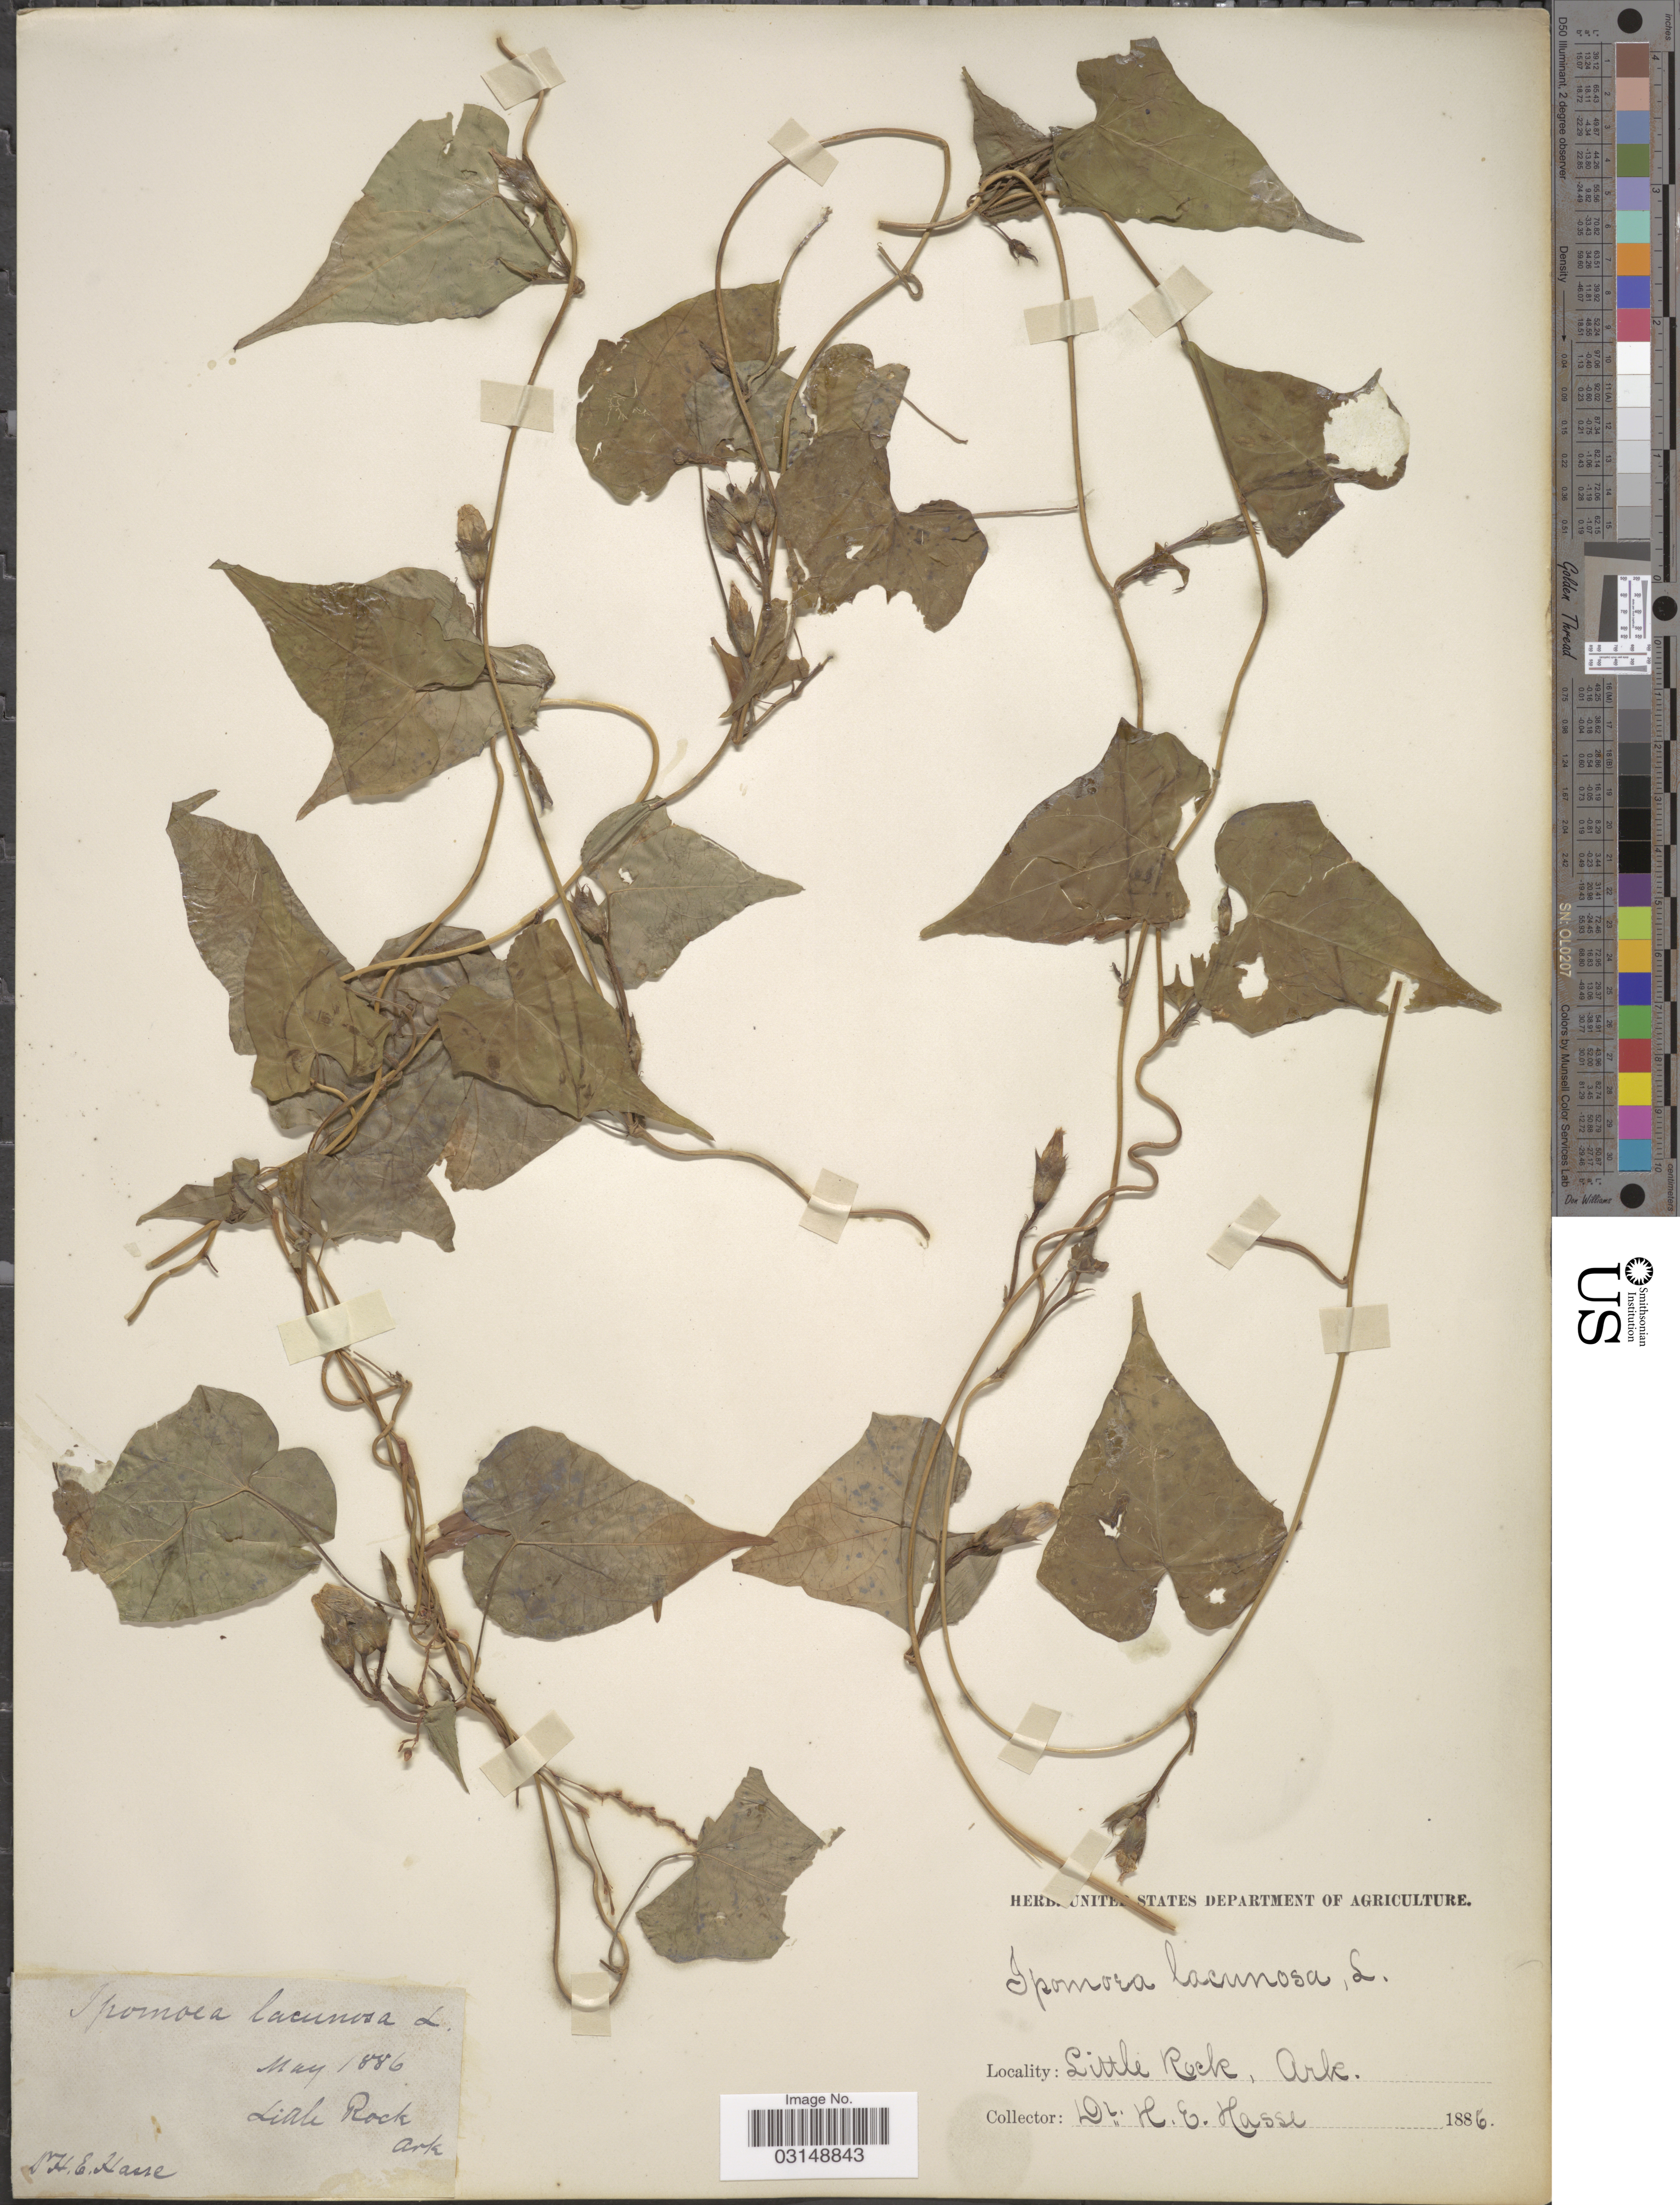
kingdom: Plantae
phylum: Tracheophyta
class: Magnoliopsida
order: Solanales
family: Convolvulaceae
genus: Ipomoea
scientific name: Ipomoea lacunosa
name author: L.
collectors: H. E. Hasse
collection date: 1886-05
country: United States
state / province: Arkansas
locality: Little Rock.